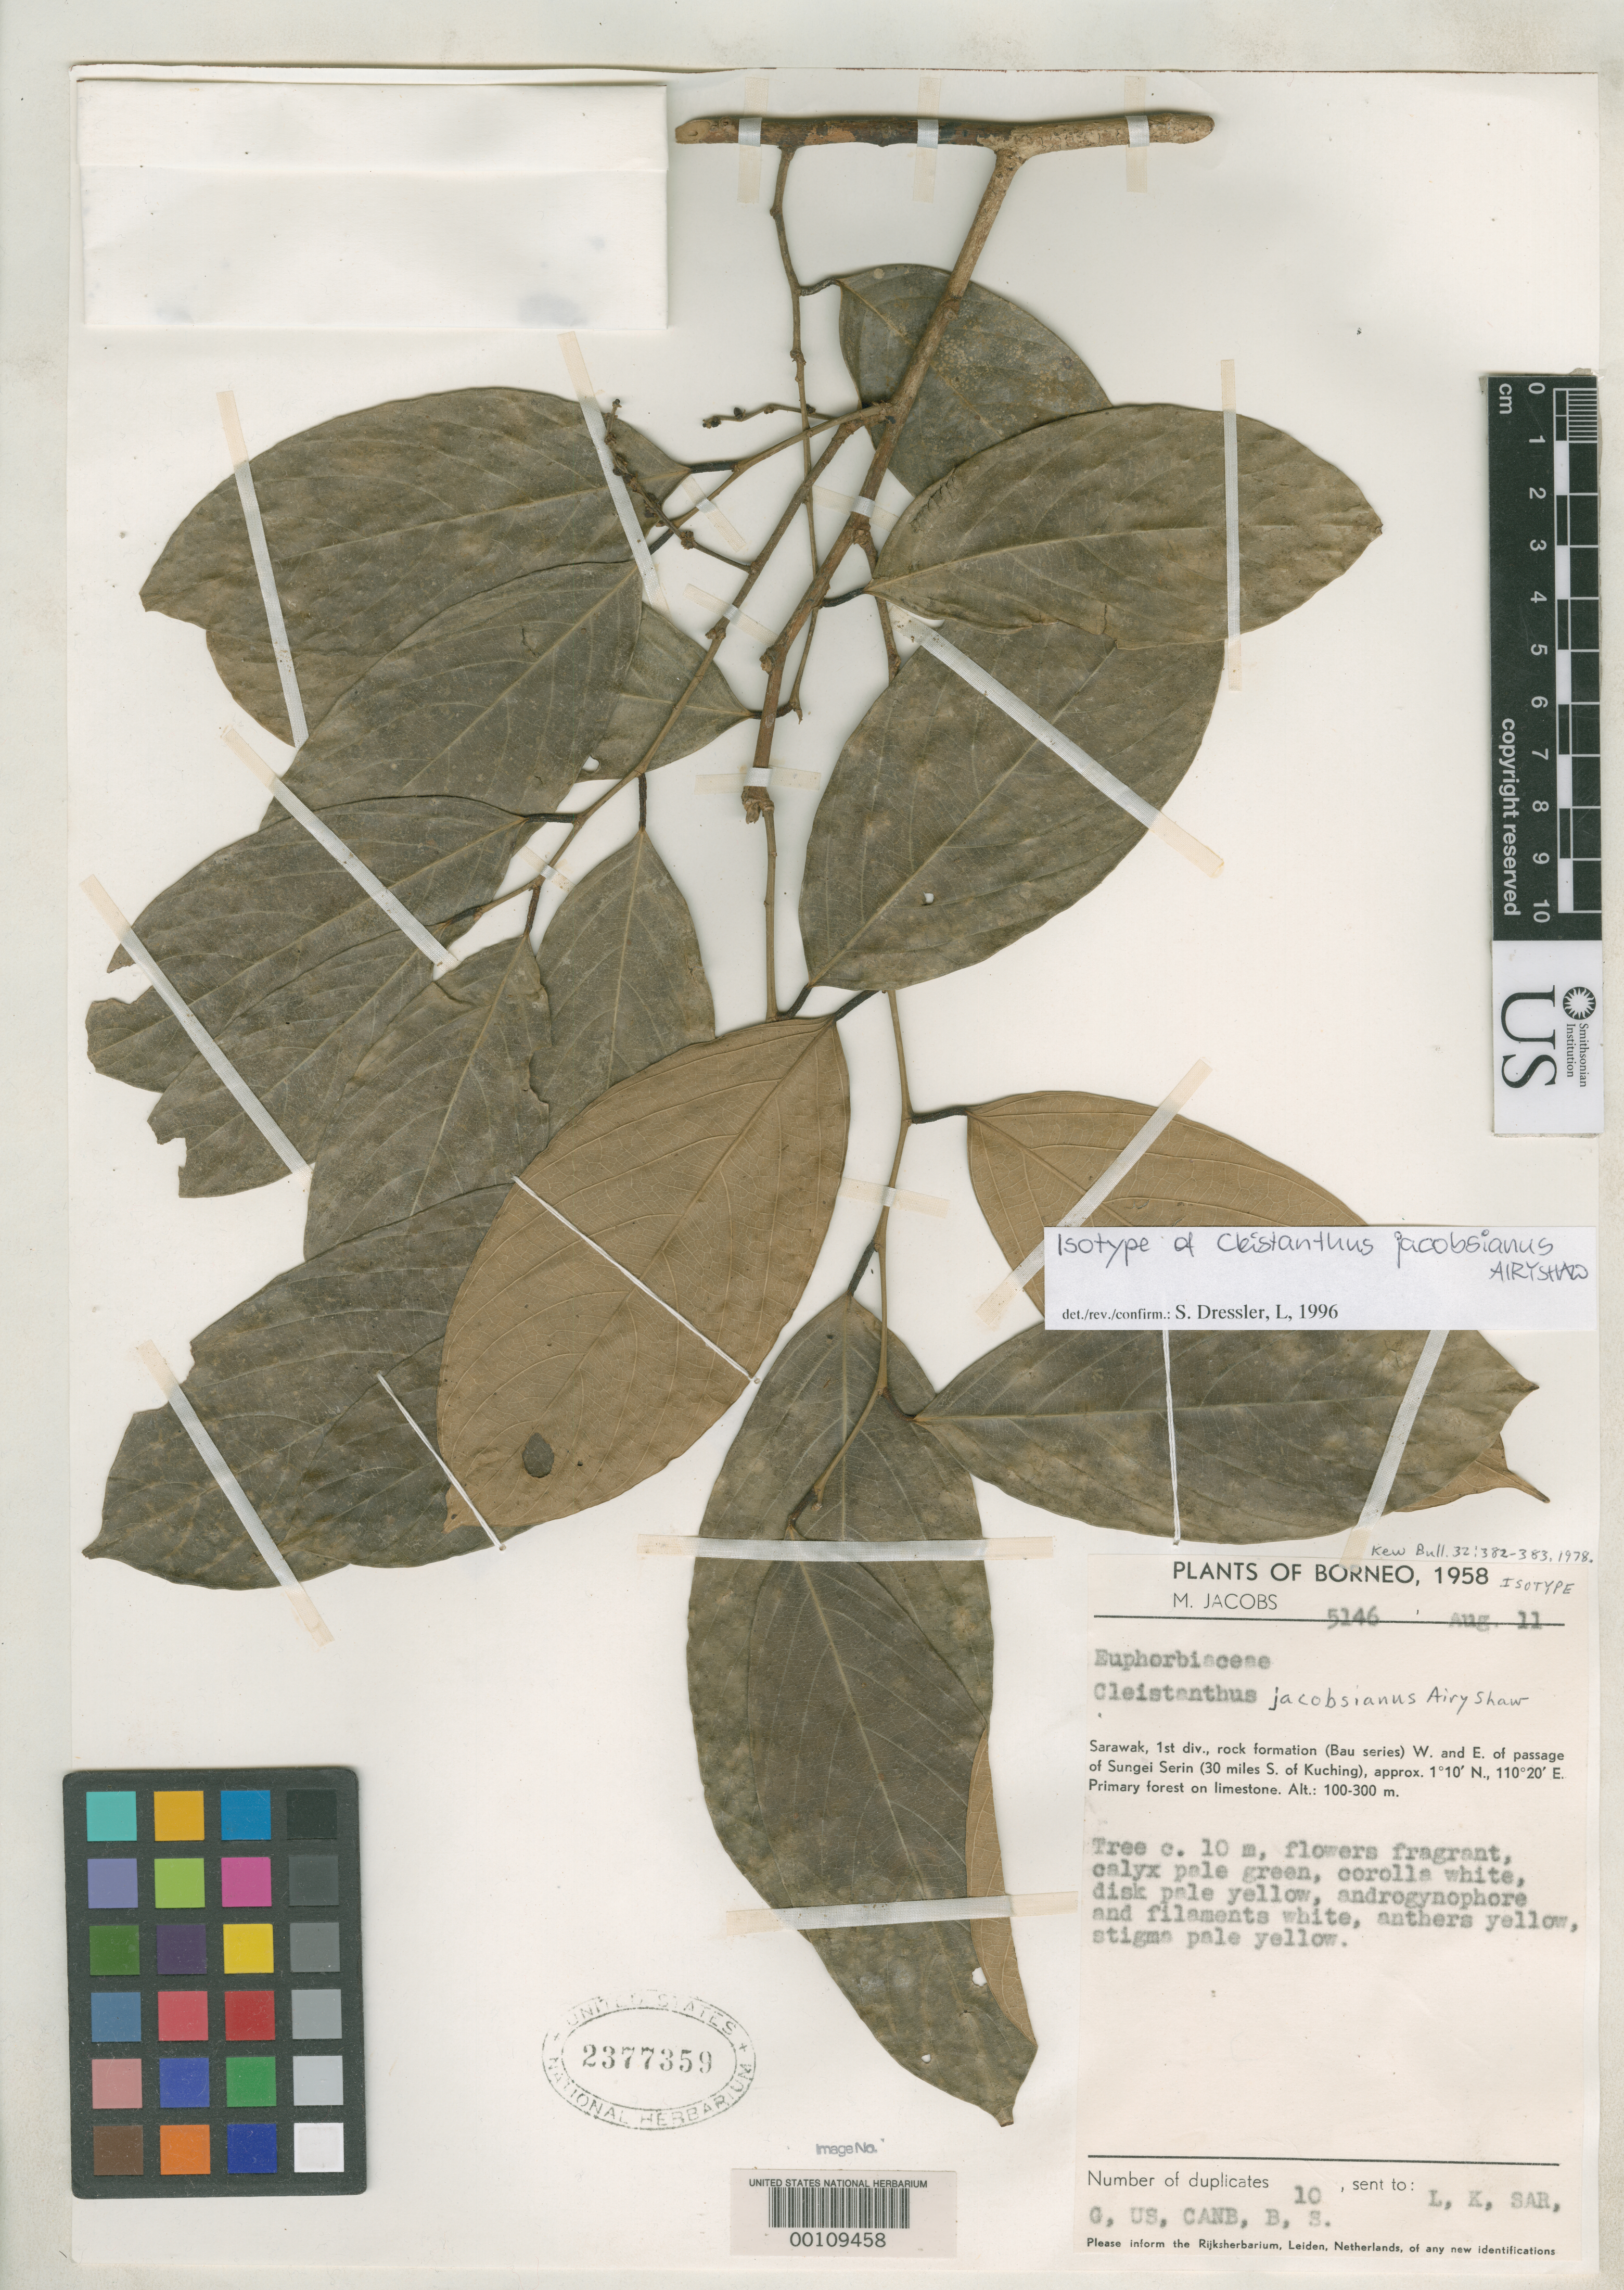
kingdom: Plantae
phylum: Tracheophyta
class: Magnoliopsida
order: Malpighiales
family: Phyllanthaceae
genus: Cleistanthus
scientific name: Cleistanthus jacobsianus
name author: Airy Shaw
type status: Isotype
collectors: M. R. Jacobs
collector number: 5146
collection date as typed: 11 Aug 1958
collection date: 1958-08-11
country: Malaysia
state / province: Sarawak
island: Borneo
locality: W & E of passage of Sungei Serin, 30 mi S of Kuching.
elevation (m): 100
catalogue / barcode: US 2377359